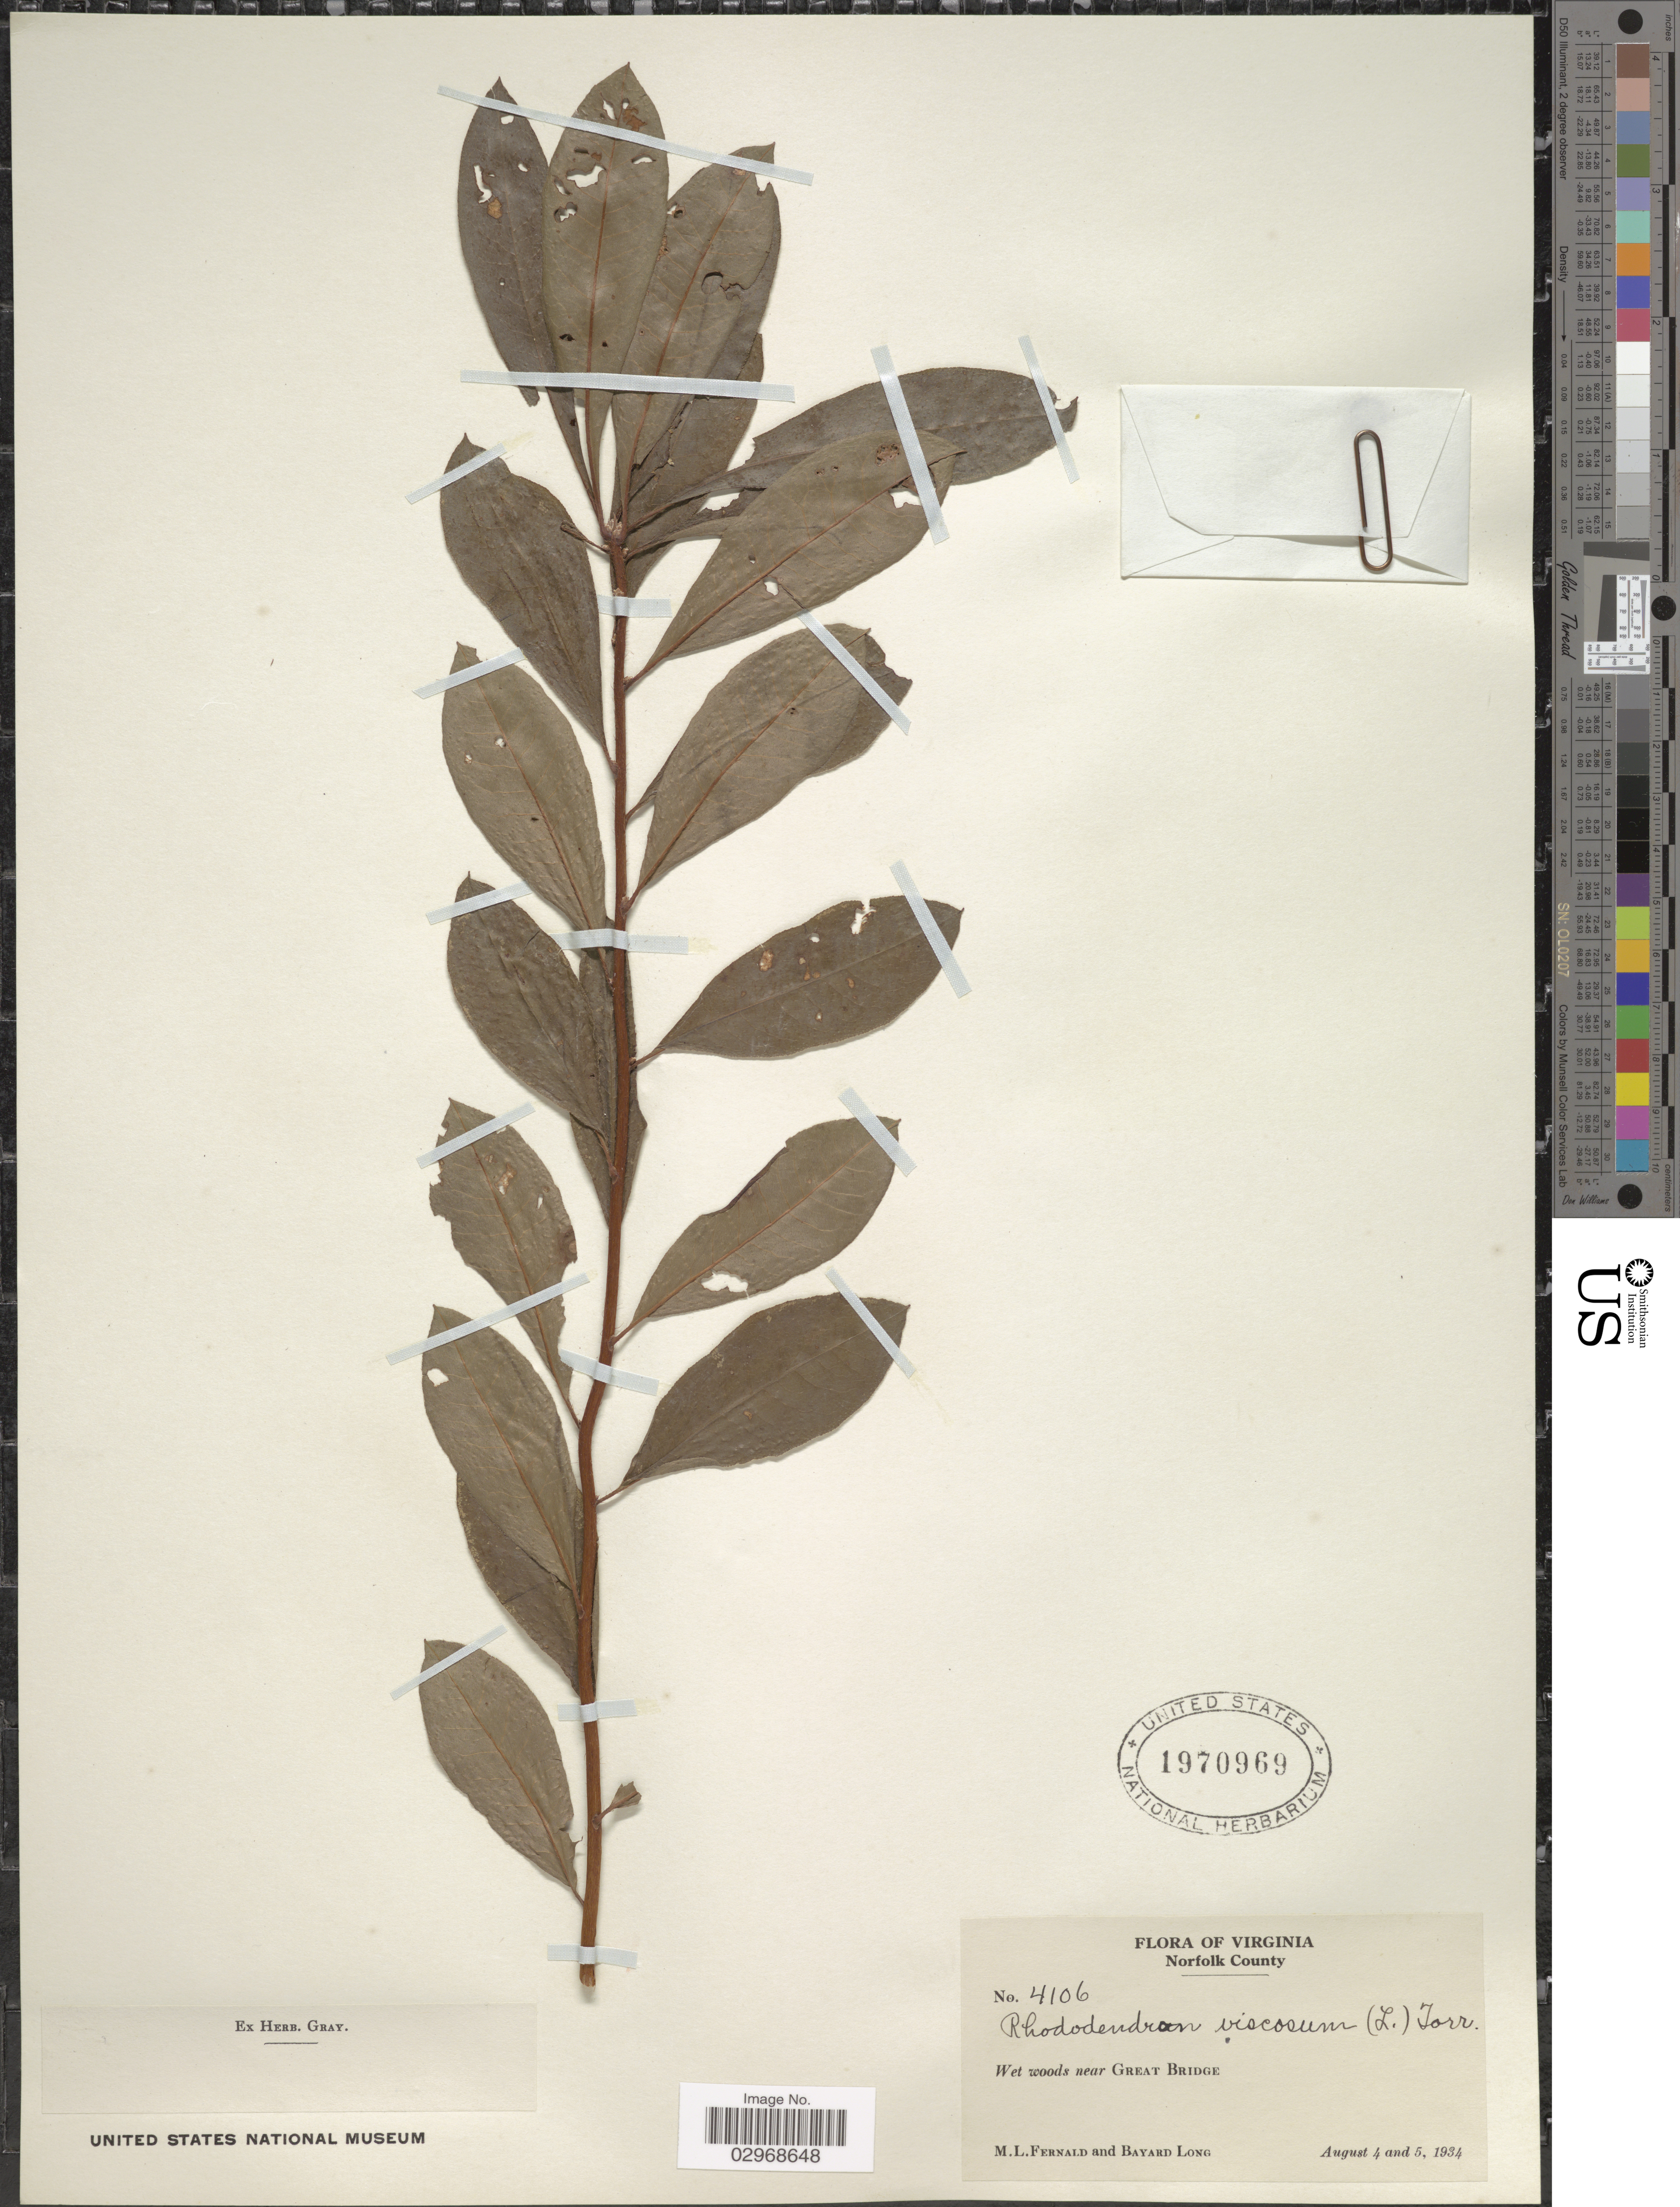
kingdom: Plantae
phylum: Tracheophyta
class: Magnoliopsida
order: Ericales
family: Ericaceae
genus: Rhododendron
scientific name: Rhododendron viscosum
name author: (L.) Torr.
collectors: M. L. Fernald & B. Long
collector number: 4106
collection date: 1934-08-04/1934-08-05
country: United States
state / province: Virginia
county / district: City of Norfolk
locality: Norfolk County, Wet woods near Great Bridge.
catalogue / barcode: US 1970969